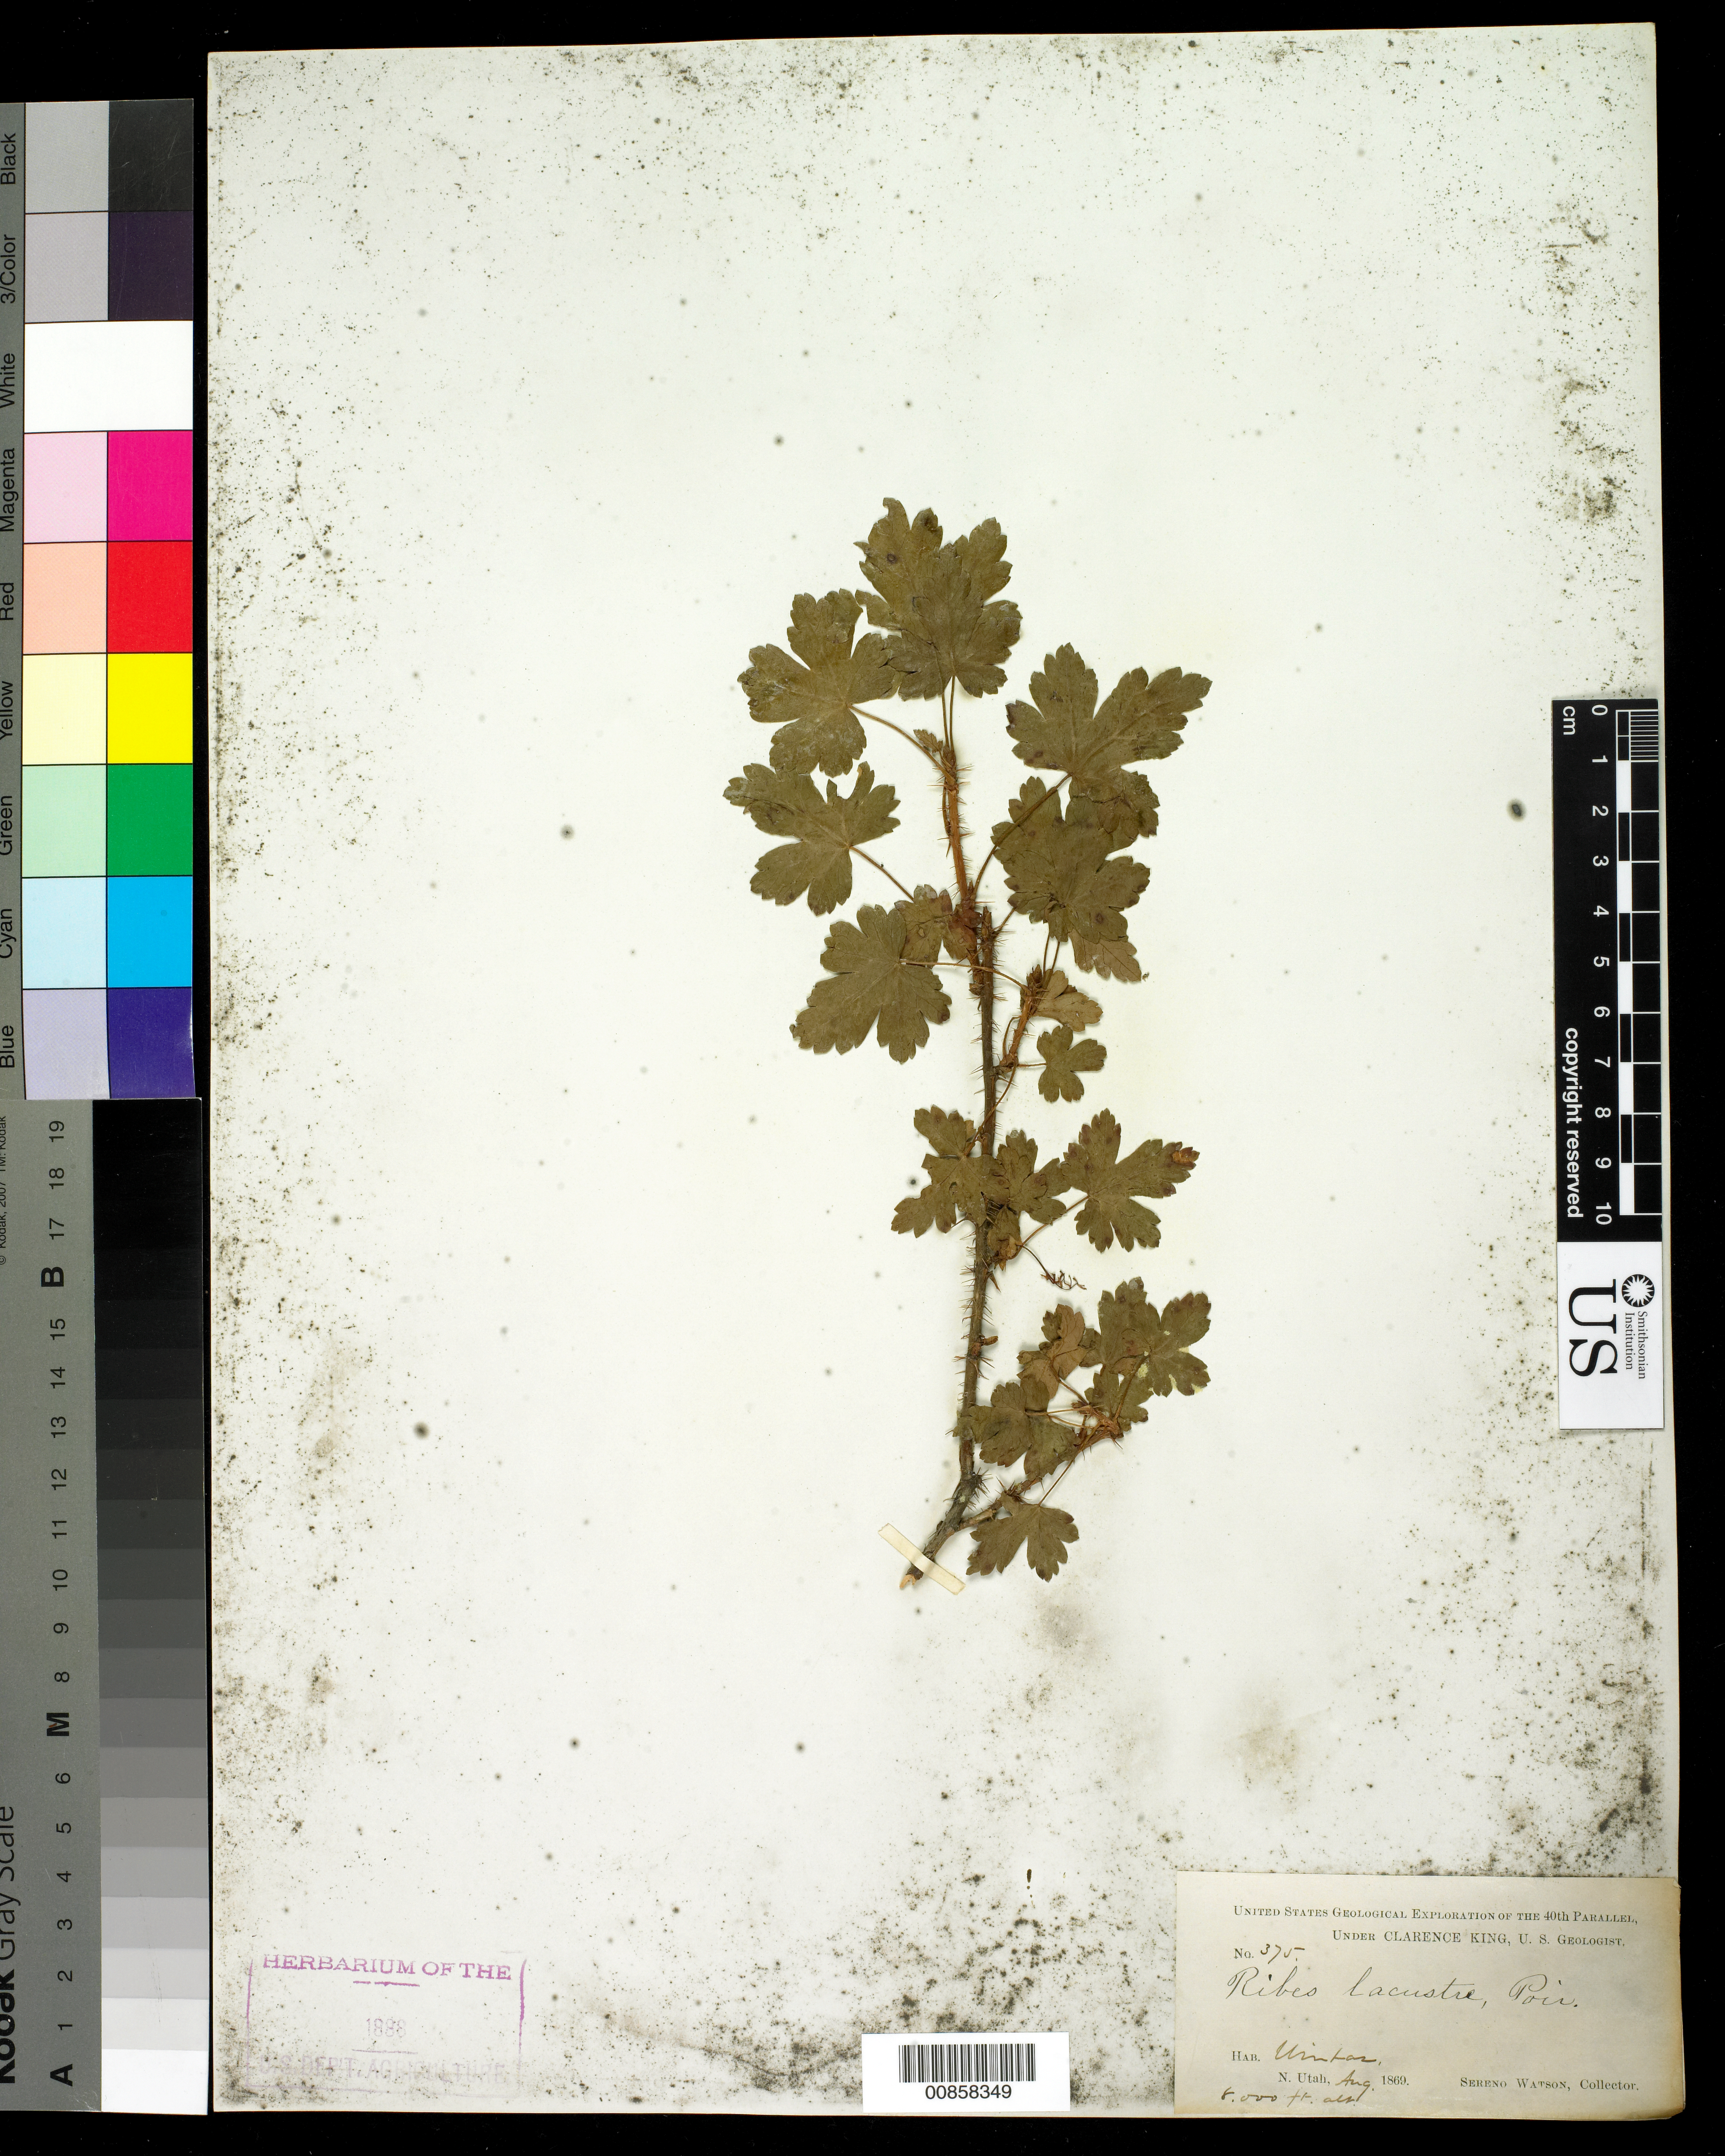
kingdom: Plantae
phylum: Tracheophyta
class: Magnoliopsida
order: Saxifragales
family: Grossulariaceae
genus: Ribes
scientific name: Ribes lacustre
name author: (Pers.) Poir.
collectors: S. Watson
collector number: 375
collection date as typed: Aug 1869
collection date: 1869-08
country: United States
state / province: Utah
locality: Uintas, N. Utah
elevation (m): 2438